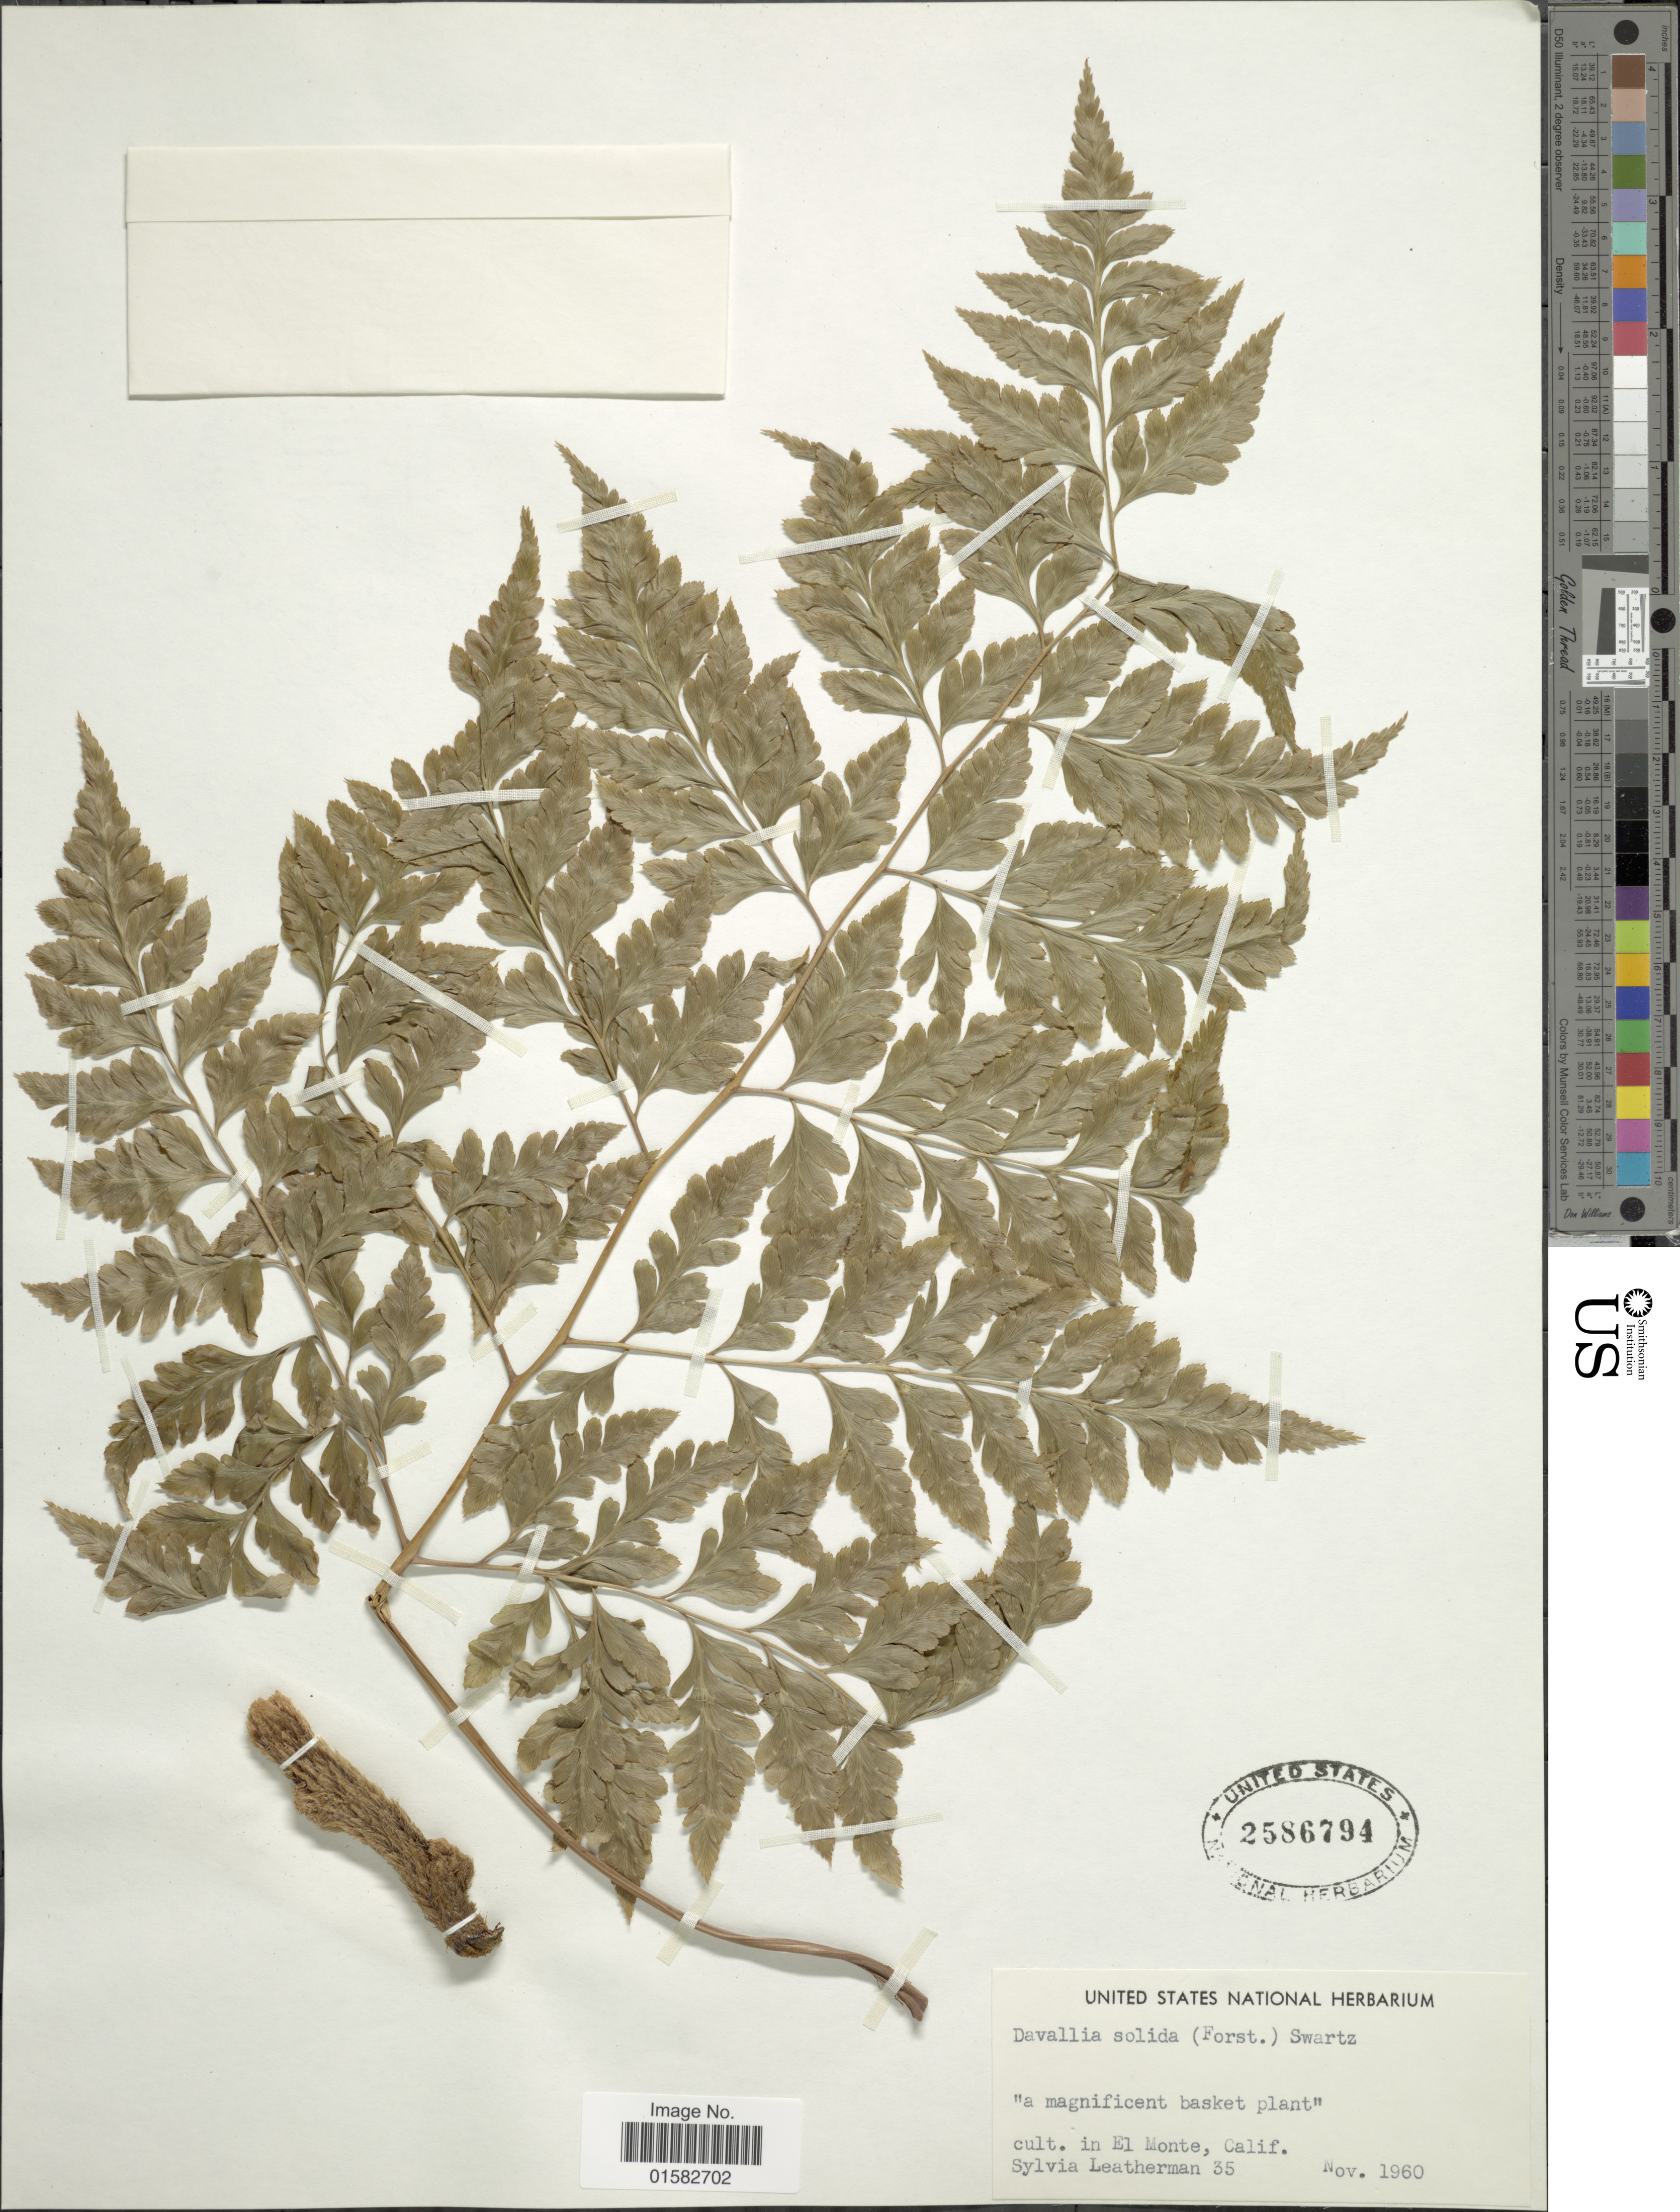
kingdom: Plantae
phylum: Tracheophyta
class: Polypodiopsida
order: Polypodiales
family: Davalliaceae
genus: Davallia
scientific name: Davallia solida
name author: (G. Forst.) Sw.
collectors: S. Leatherman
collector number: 35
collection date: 1960-11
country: United States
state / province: California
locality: Cult in El Monte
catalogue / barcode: US 2586794